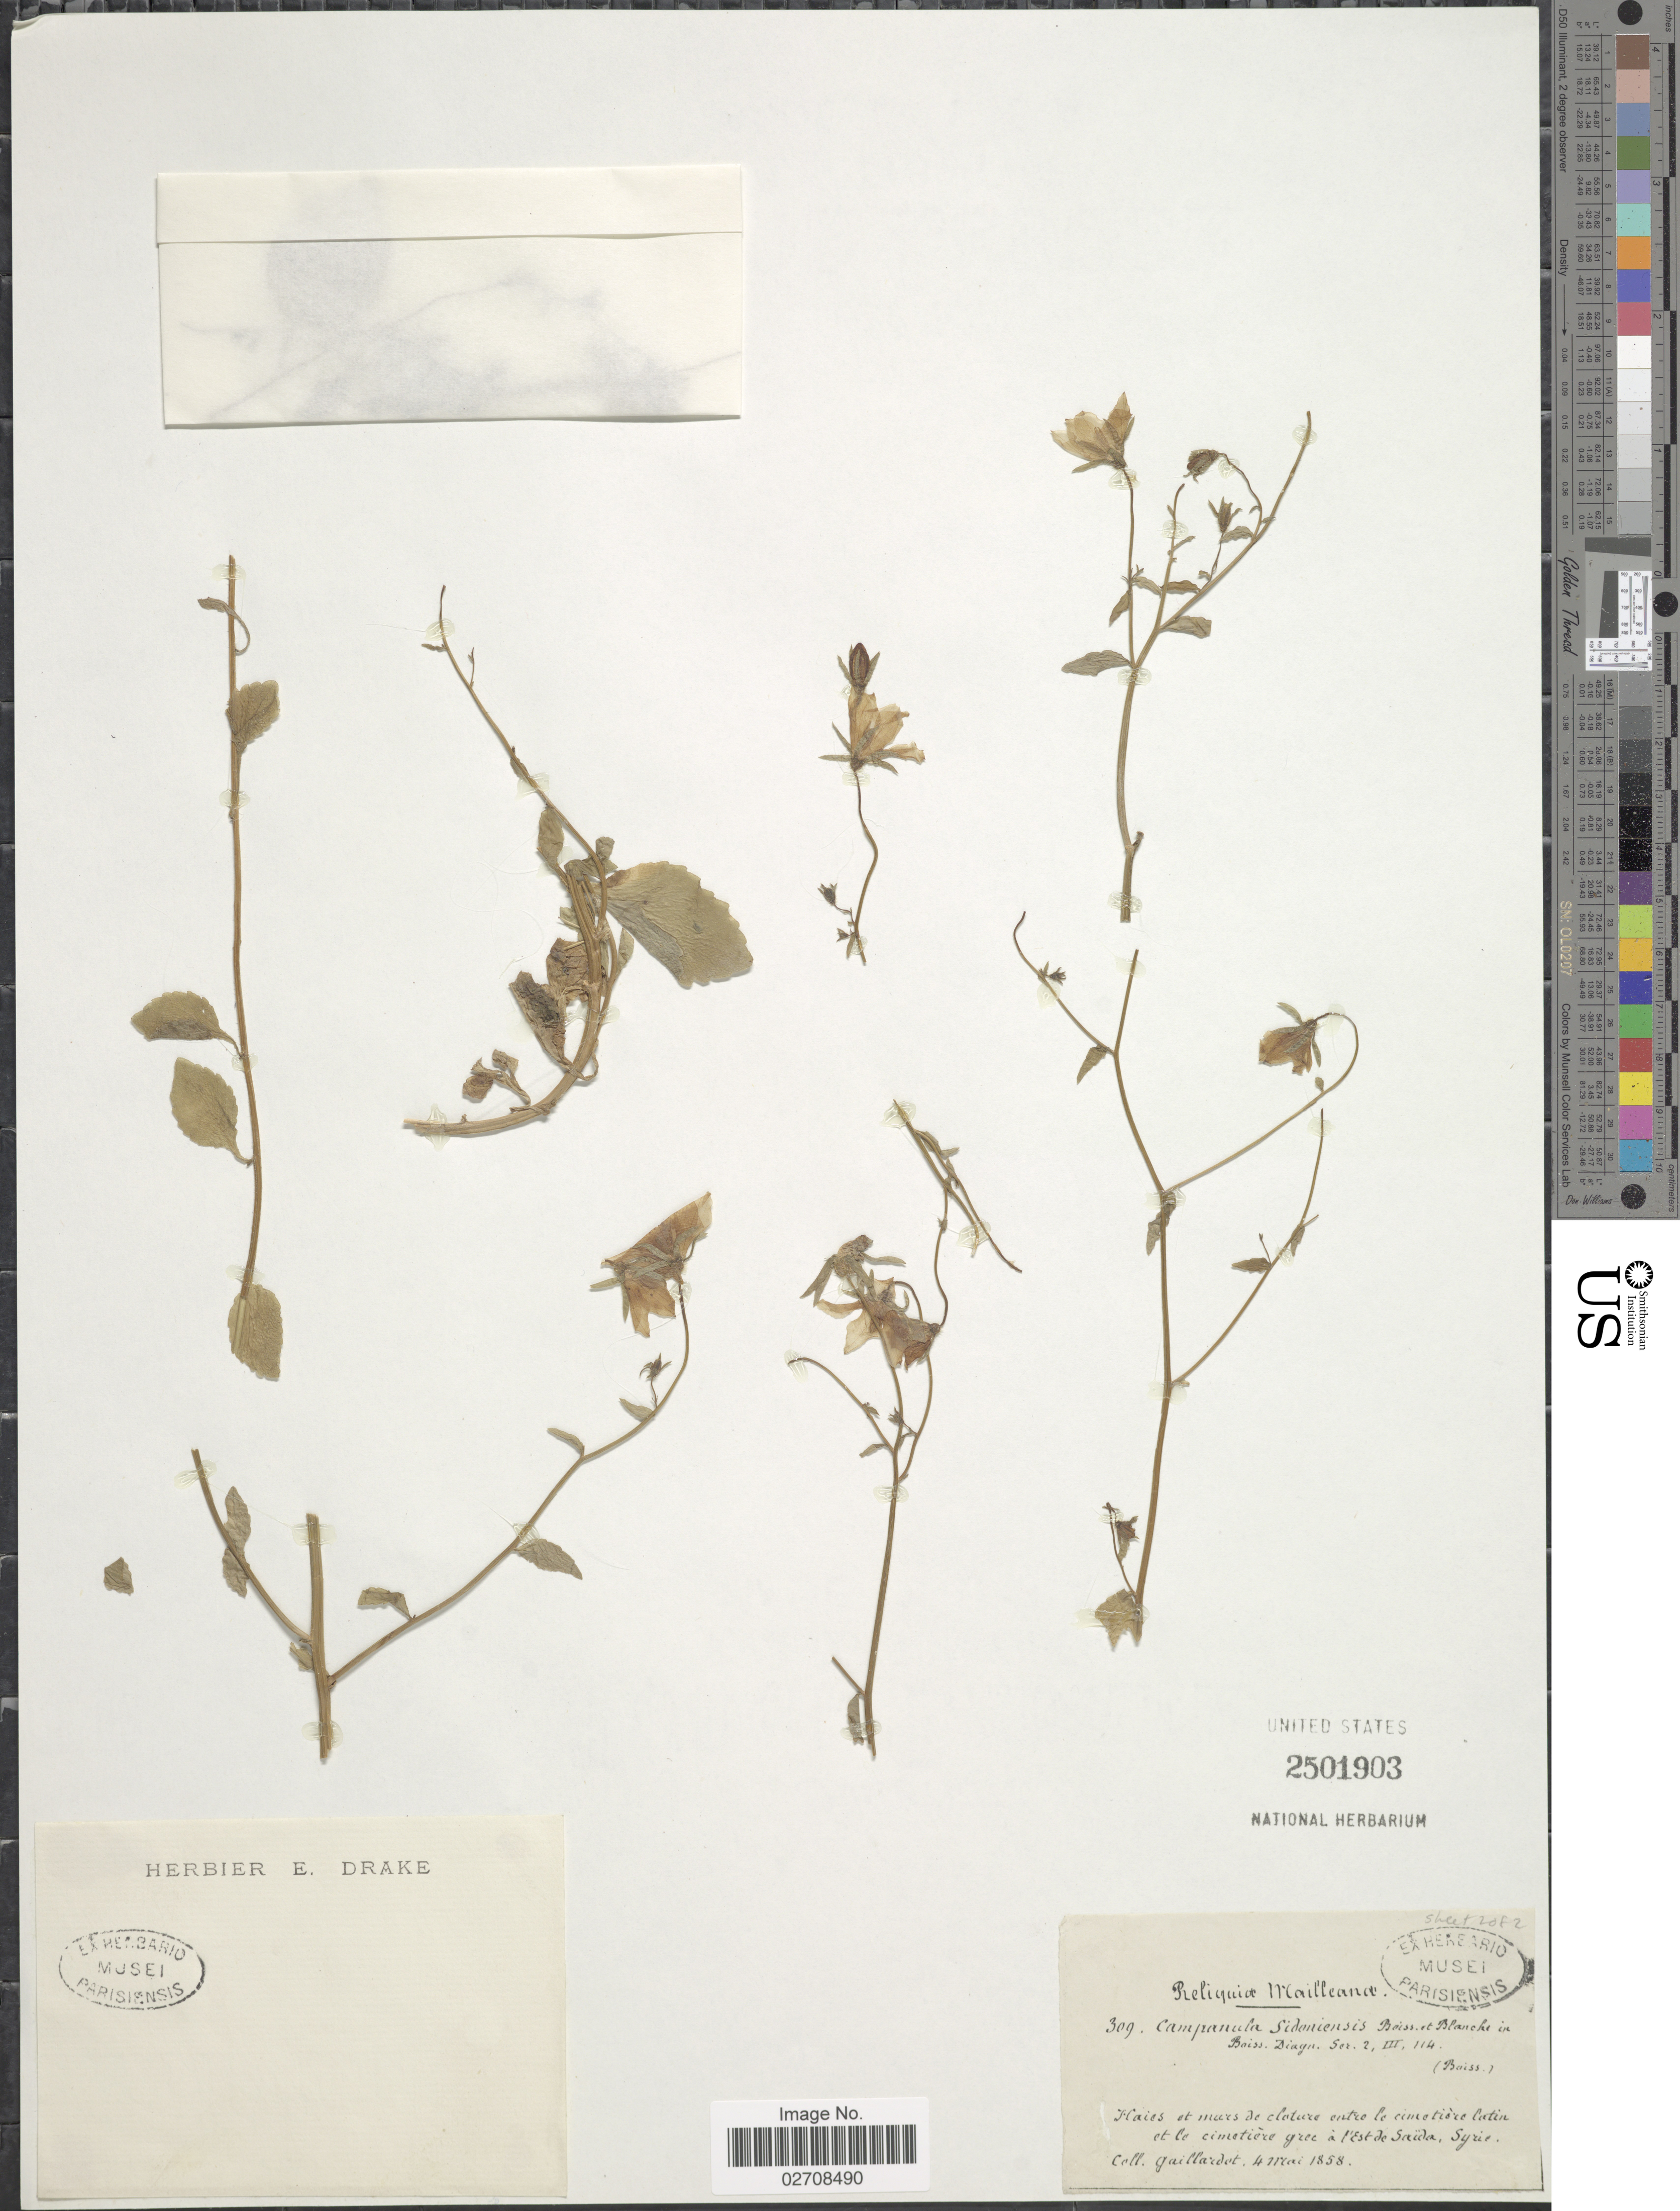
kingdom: Plantae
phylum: Tracheophyta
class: Magnoliopsida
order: Asterales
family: Campanulaceae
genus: Campanula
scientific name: Campanula sidoniensis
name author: Boiss. & Blanche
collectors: -. Gaillardet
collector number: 309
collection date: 1858-05-04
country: Syria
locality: Haies et mars de claturo entro le cimotioro latin et le cimotioro grec a l'Est de Saida. [interpreted]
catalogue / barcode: US 2501903